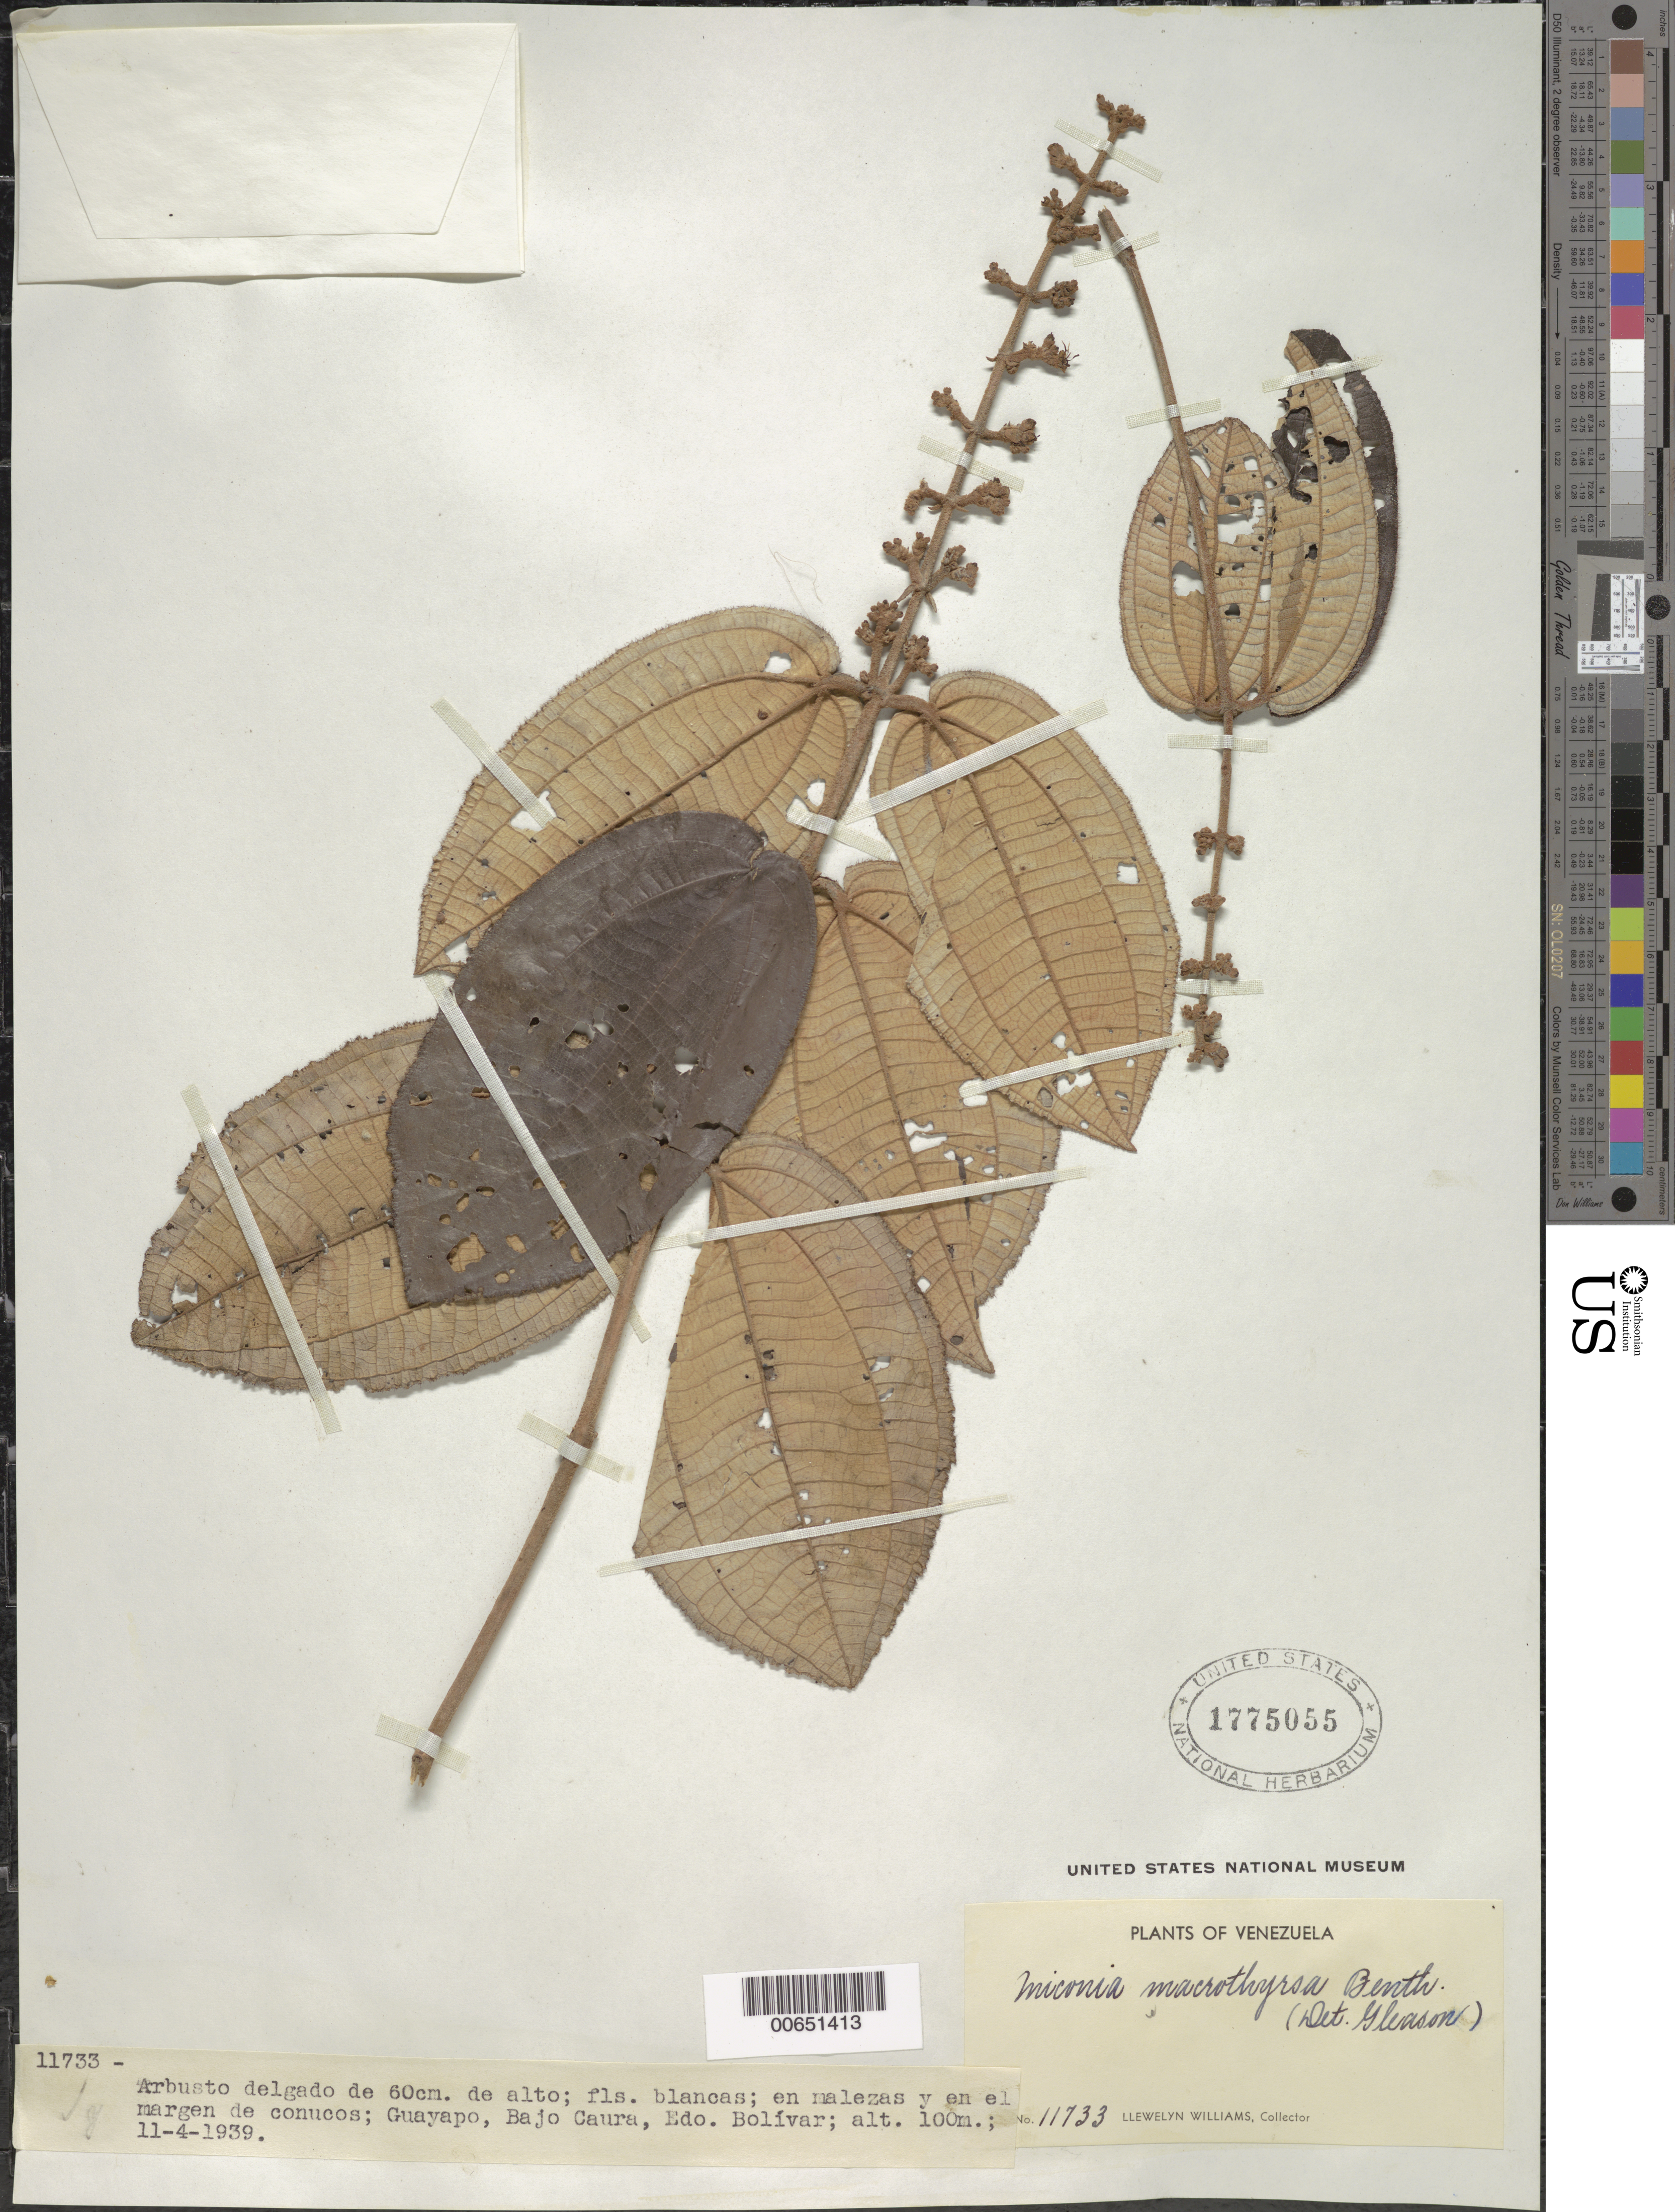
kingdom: Plantae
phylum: Tracheophyta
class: Magnoliopsida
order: Myrtales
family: Melastomataceae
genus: Miconia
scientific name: Miconia macrothyrsa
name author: Benth.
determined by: Gleason, H. A.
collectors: Ll. Williams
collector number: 11733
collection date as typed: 11-Apr-39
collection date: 1939-04-11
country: Venezuela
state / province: Bolívar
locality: Guayapo, Bajo Caura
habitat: Malezas y en el margen de conucos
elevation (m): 100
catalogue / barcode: US 1775055